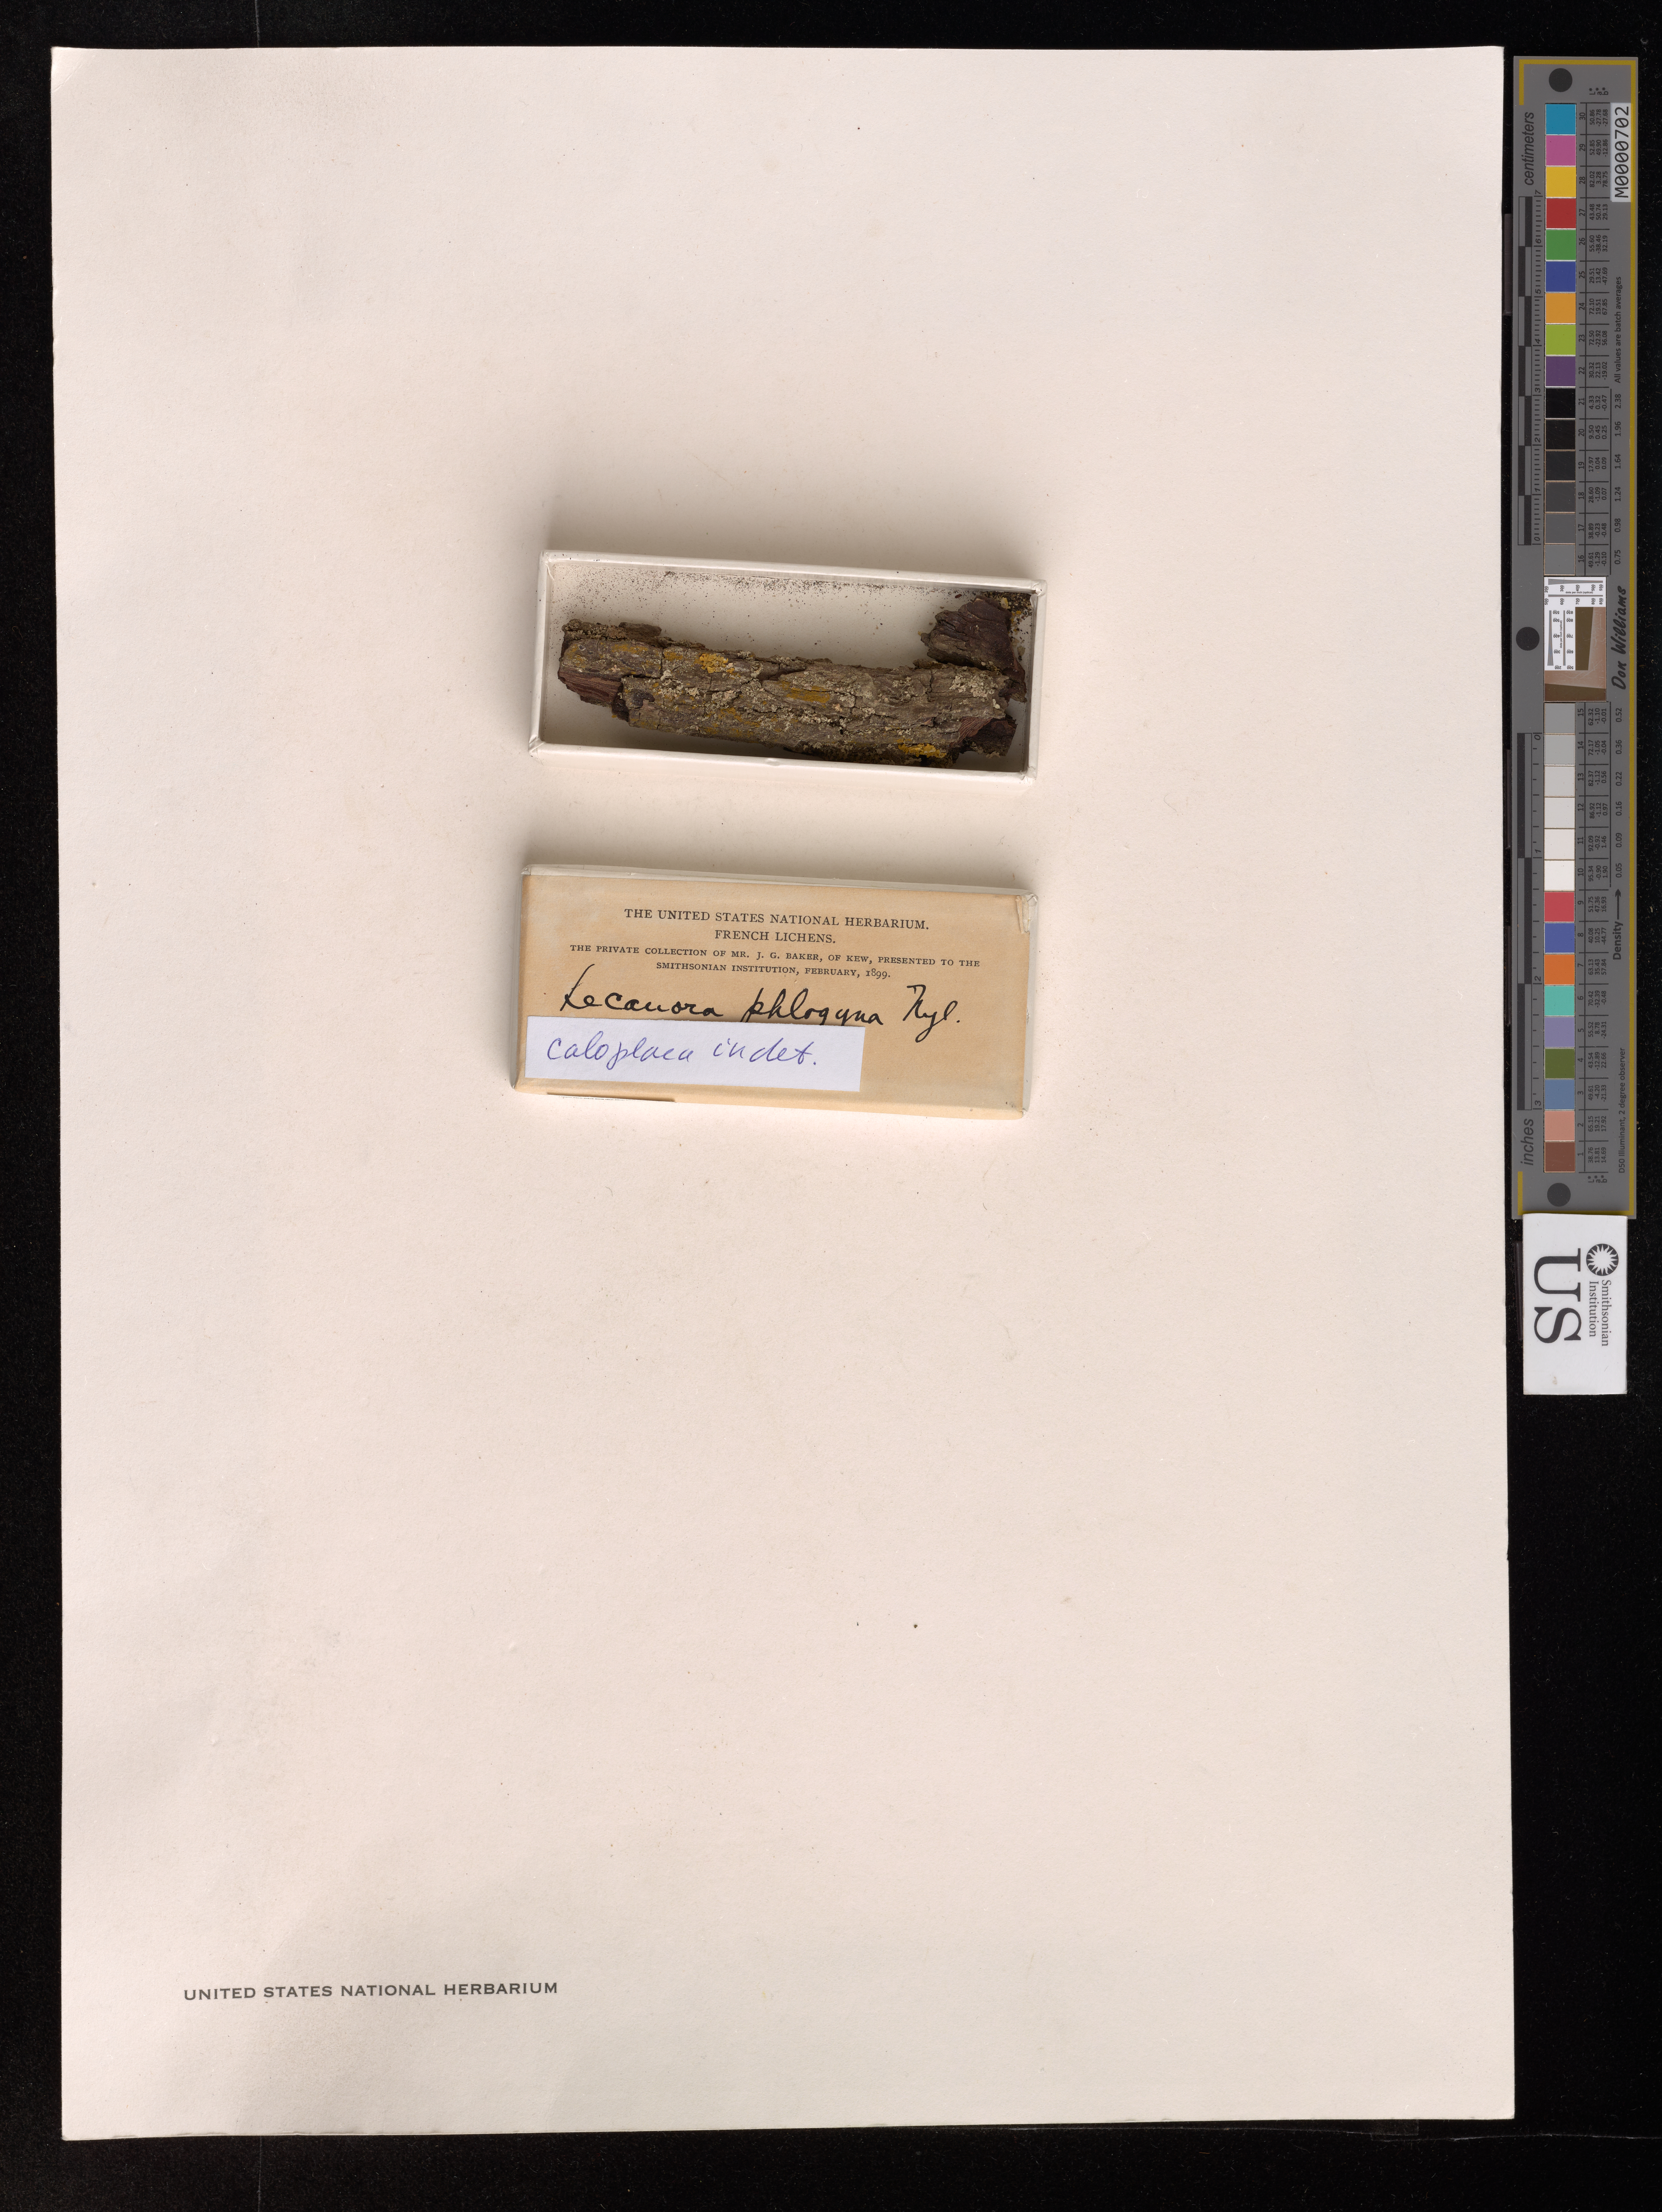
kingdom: Fungi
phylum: Ascomycota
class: Lecanoromycetes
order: Teloschistales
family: Teloschistaceae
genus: Caloplaca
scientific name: Caloplaca sp.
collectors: J. Baker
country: France